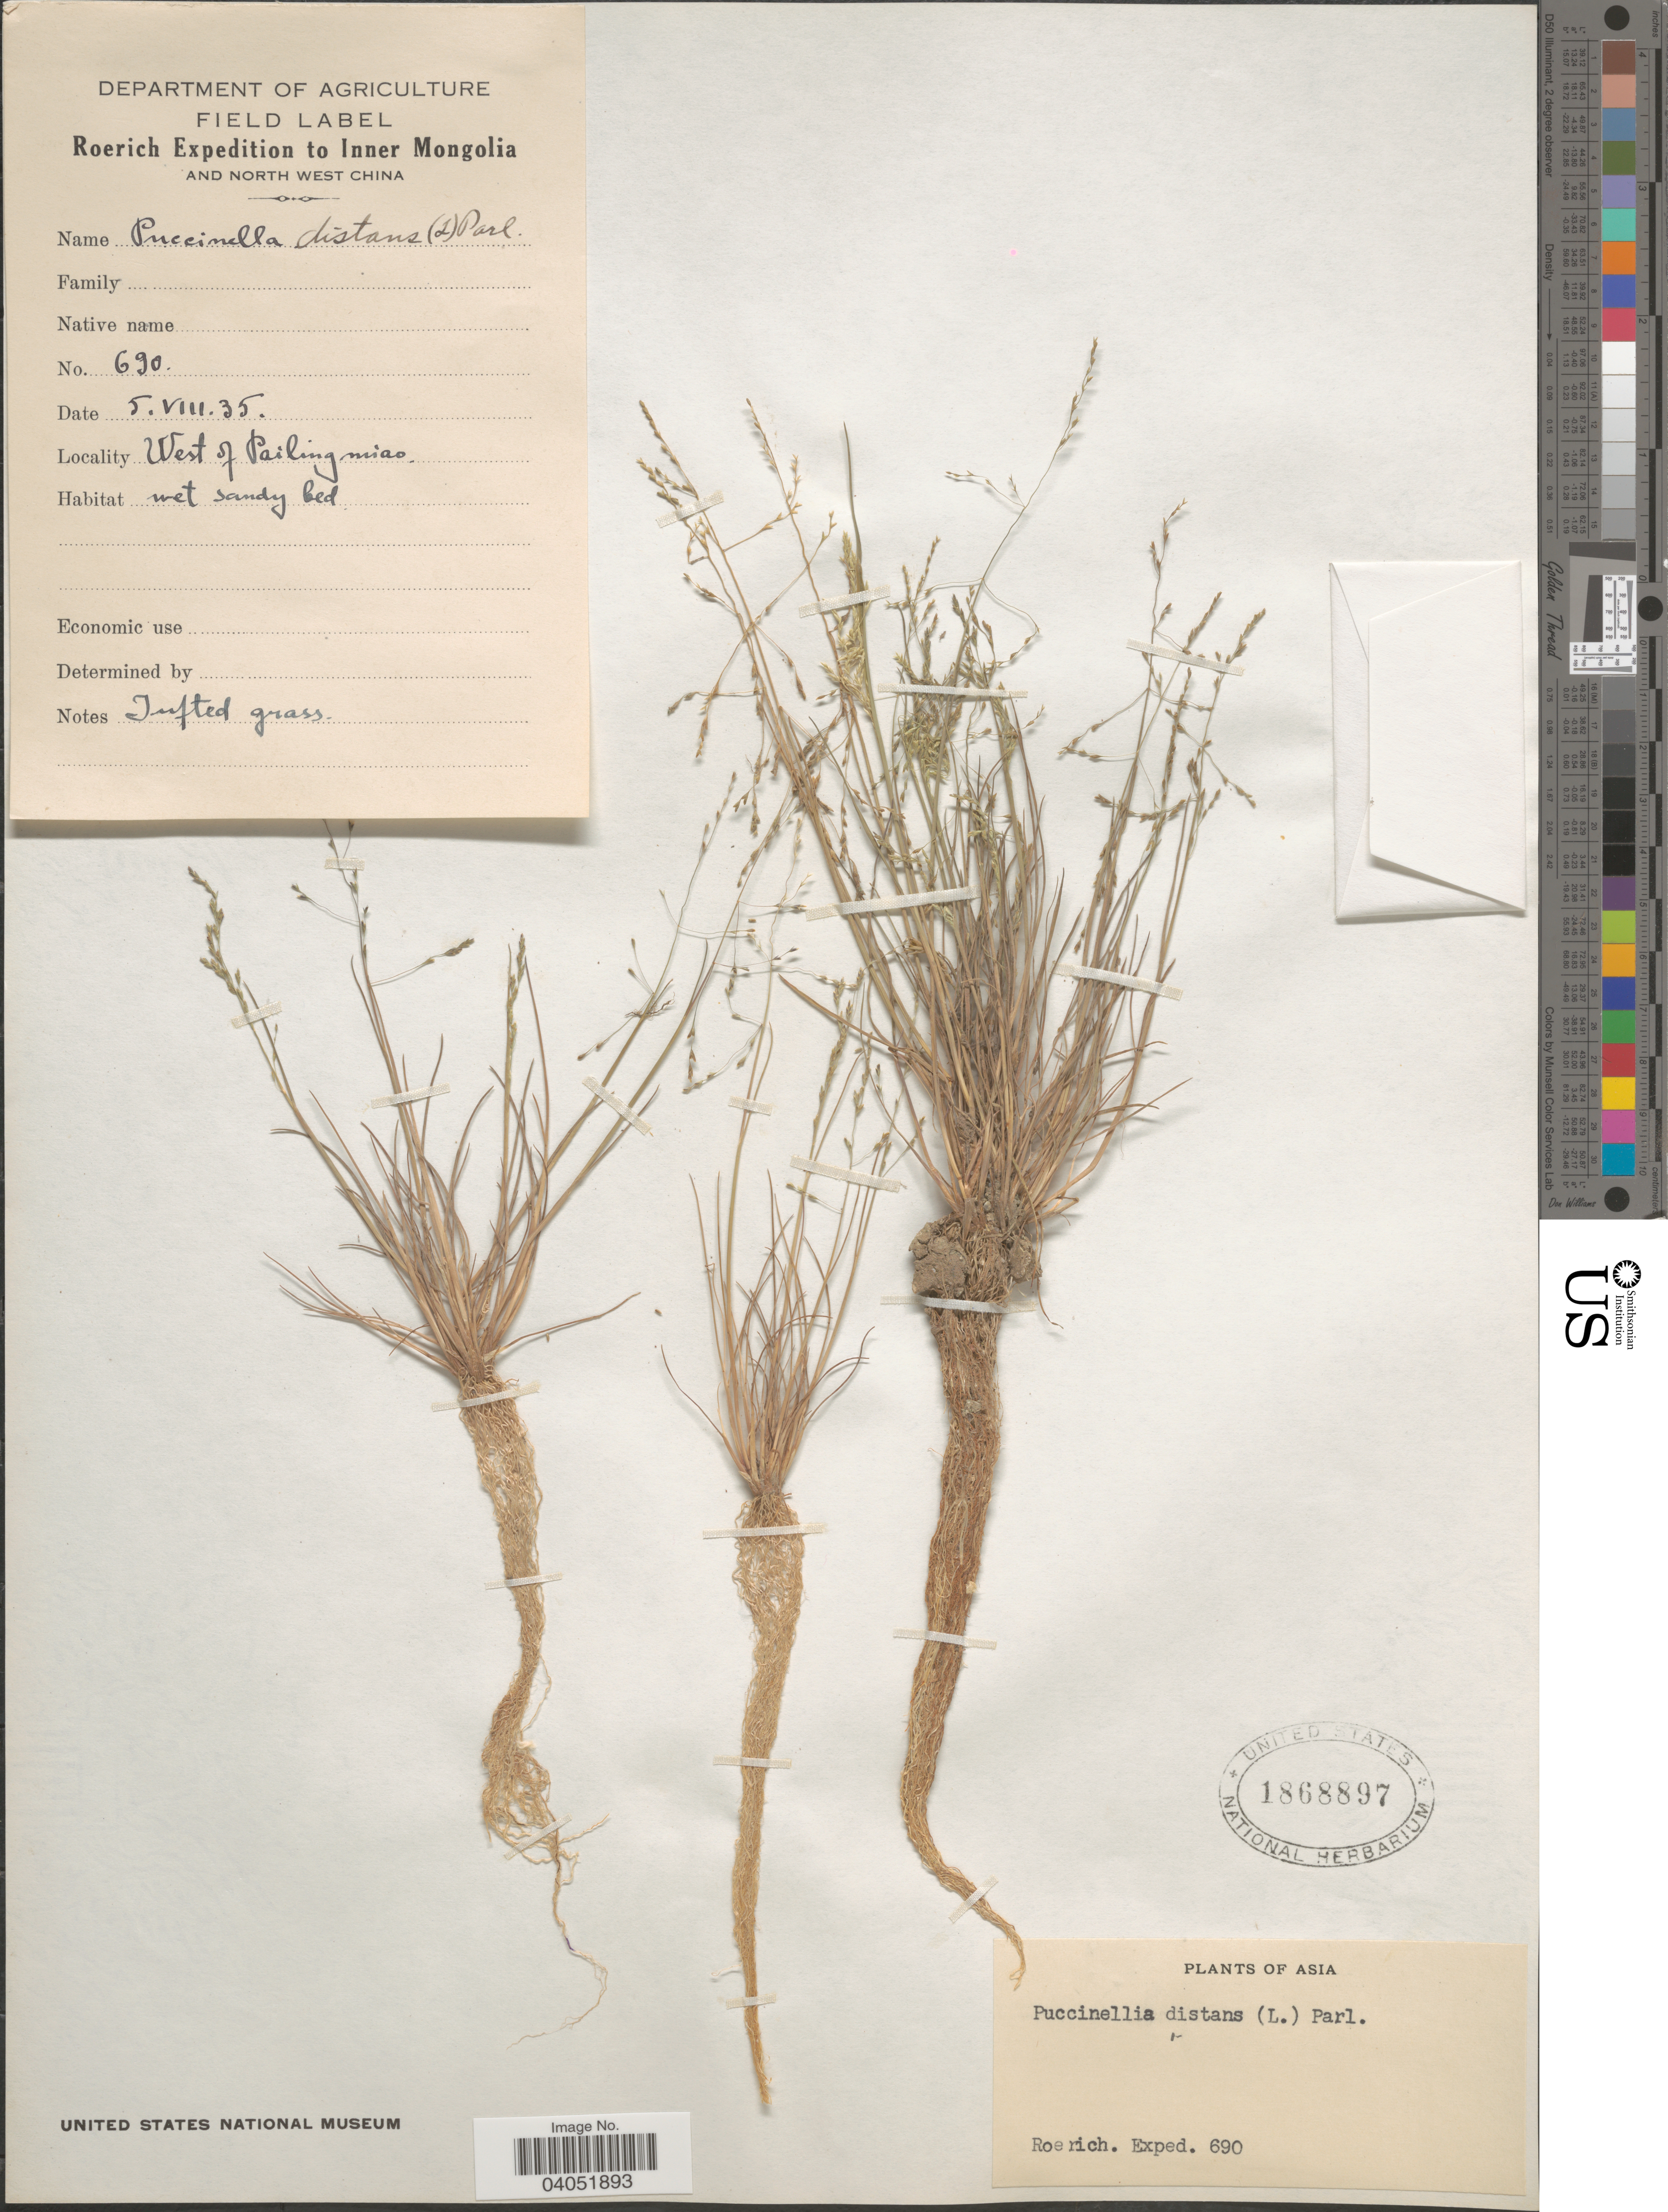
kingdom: Plantae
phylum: Tracheophyta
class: Liliopsida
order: Poales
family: Poaceae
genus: Puccinellia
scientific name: Puccinellia distans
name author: (Jacq.) Parl.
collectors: Roerich Expedition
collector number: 690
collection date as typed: Transcribed d/m/y: 5/8/35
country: China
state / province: Nei Monggol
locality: Inner Mongolia and North West China. West of Pailing miao.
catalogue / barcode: US 1868897